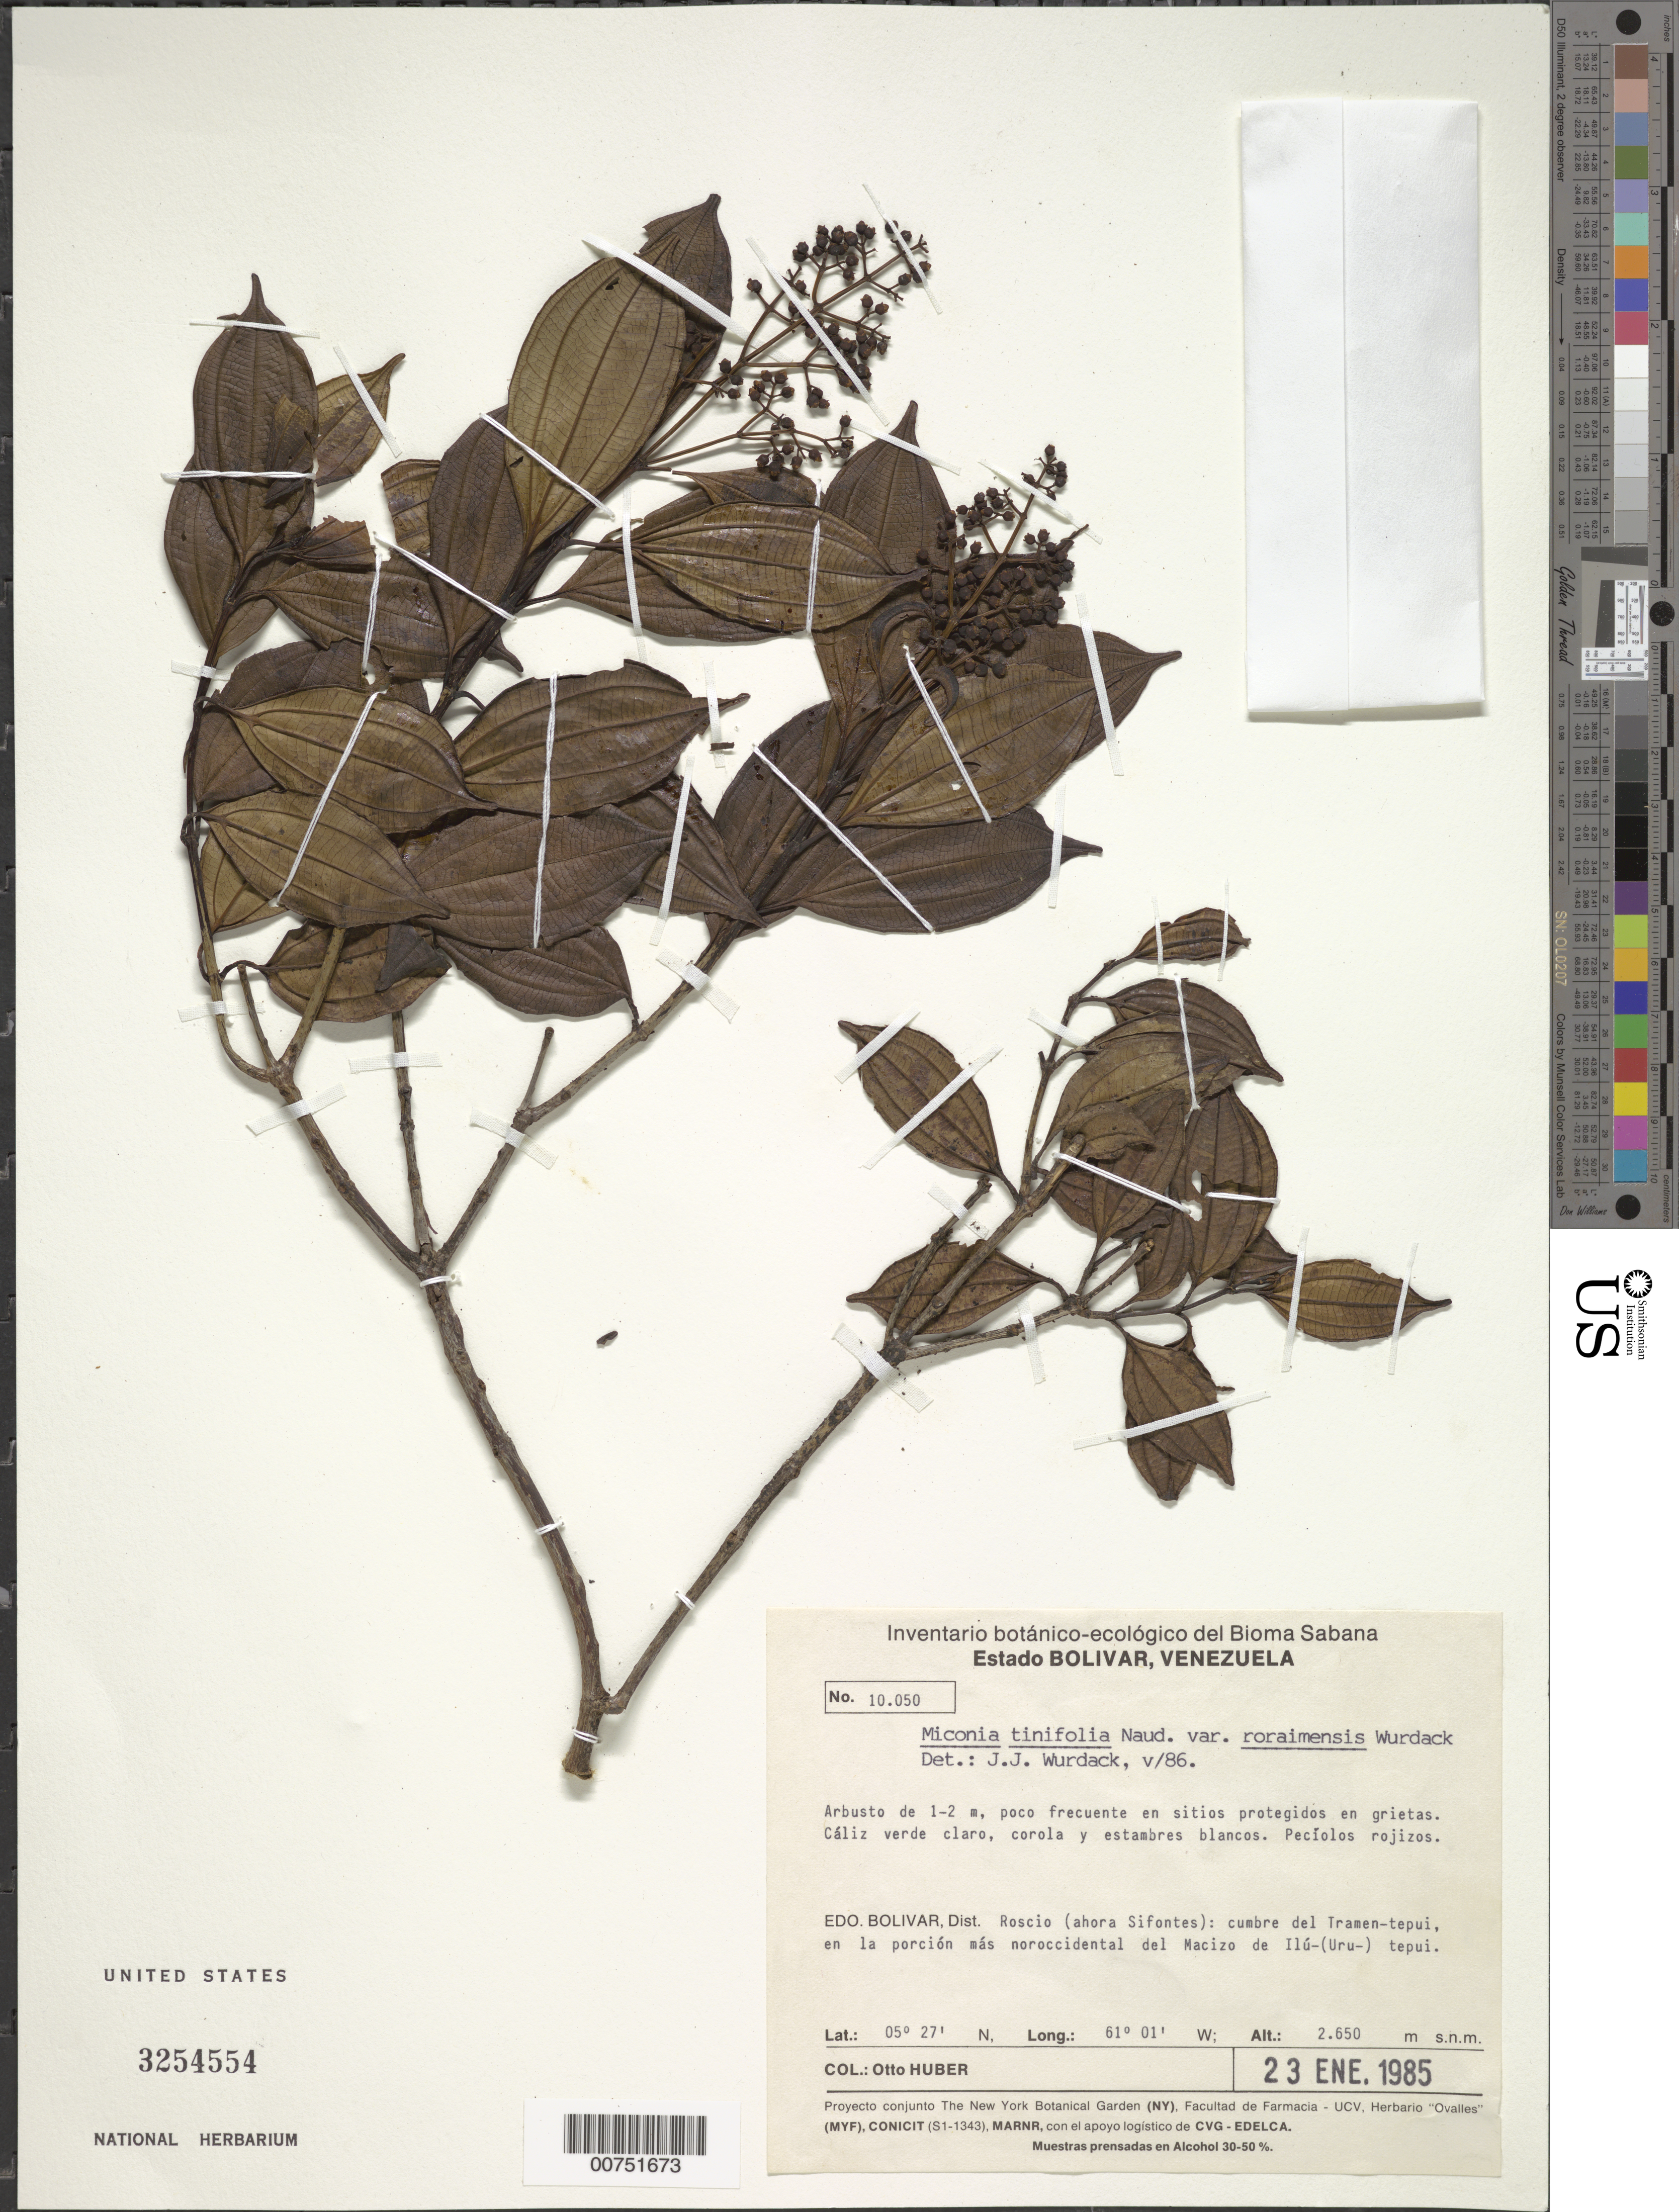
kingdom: Plantae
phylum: Tracheophyta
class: Magnoliopsida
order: Myrtales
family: Melastomataceae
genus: Miconia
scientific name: Miconia tinifolia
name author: Naudin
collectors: O. Huber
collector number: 10050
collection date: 1985-01-23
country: Venezuela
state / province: Bolivar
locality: Roscio (ahora Sifontes): cumbre del Tramen-tepui, en la porción más noroccidental del Macizo de Ilú-(Urcu-) tepui.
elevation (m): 2650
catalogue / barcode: US 3254554